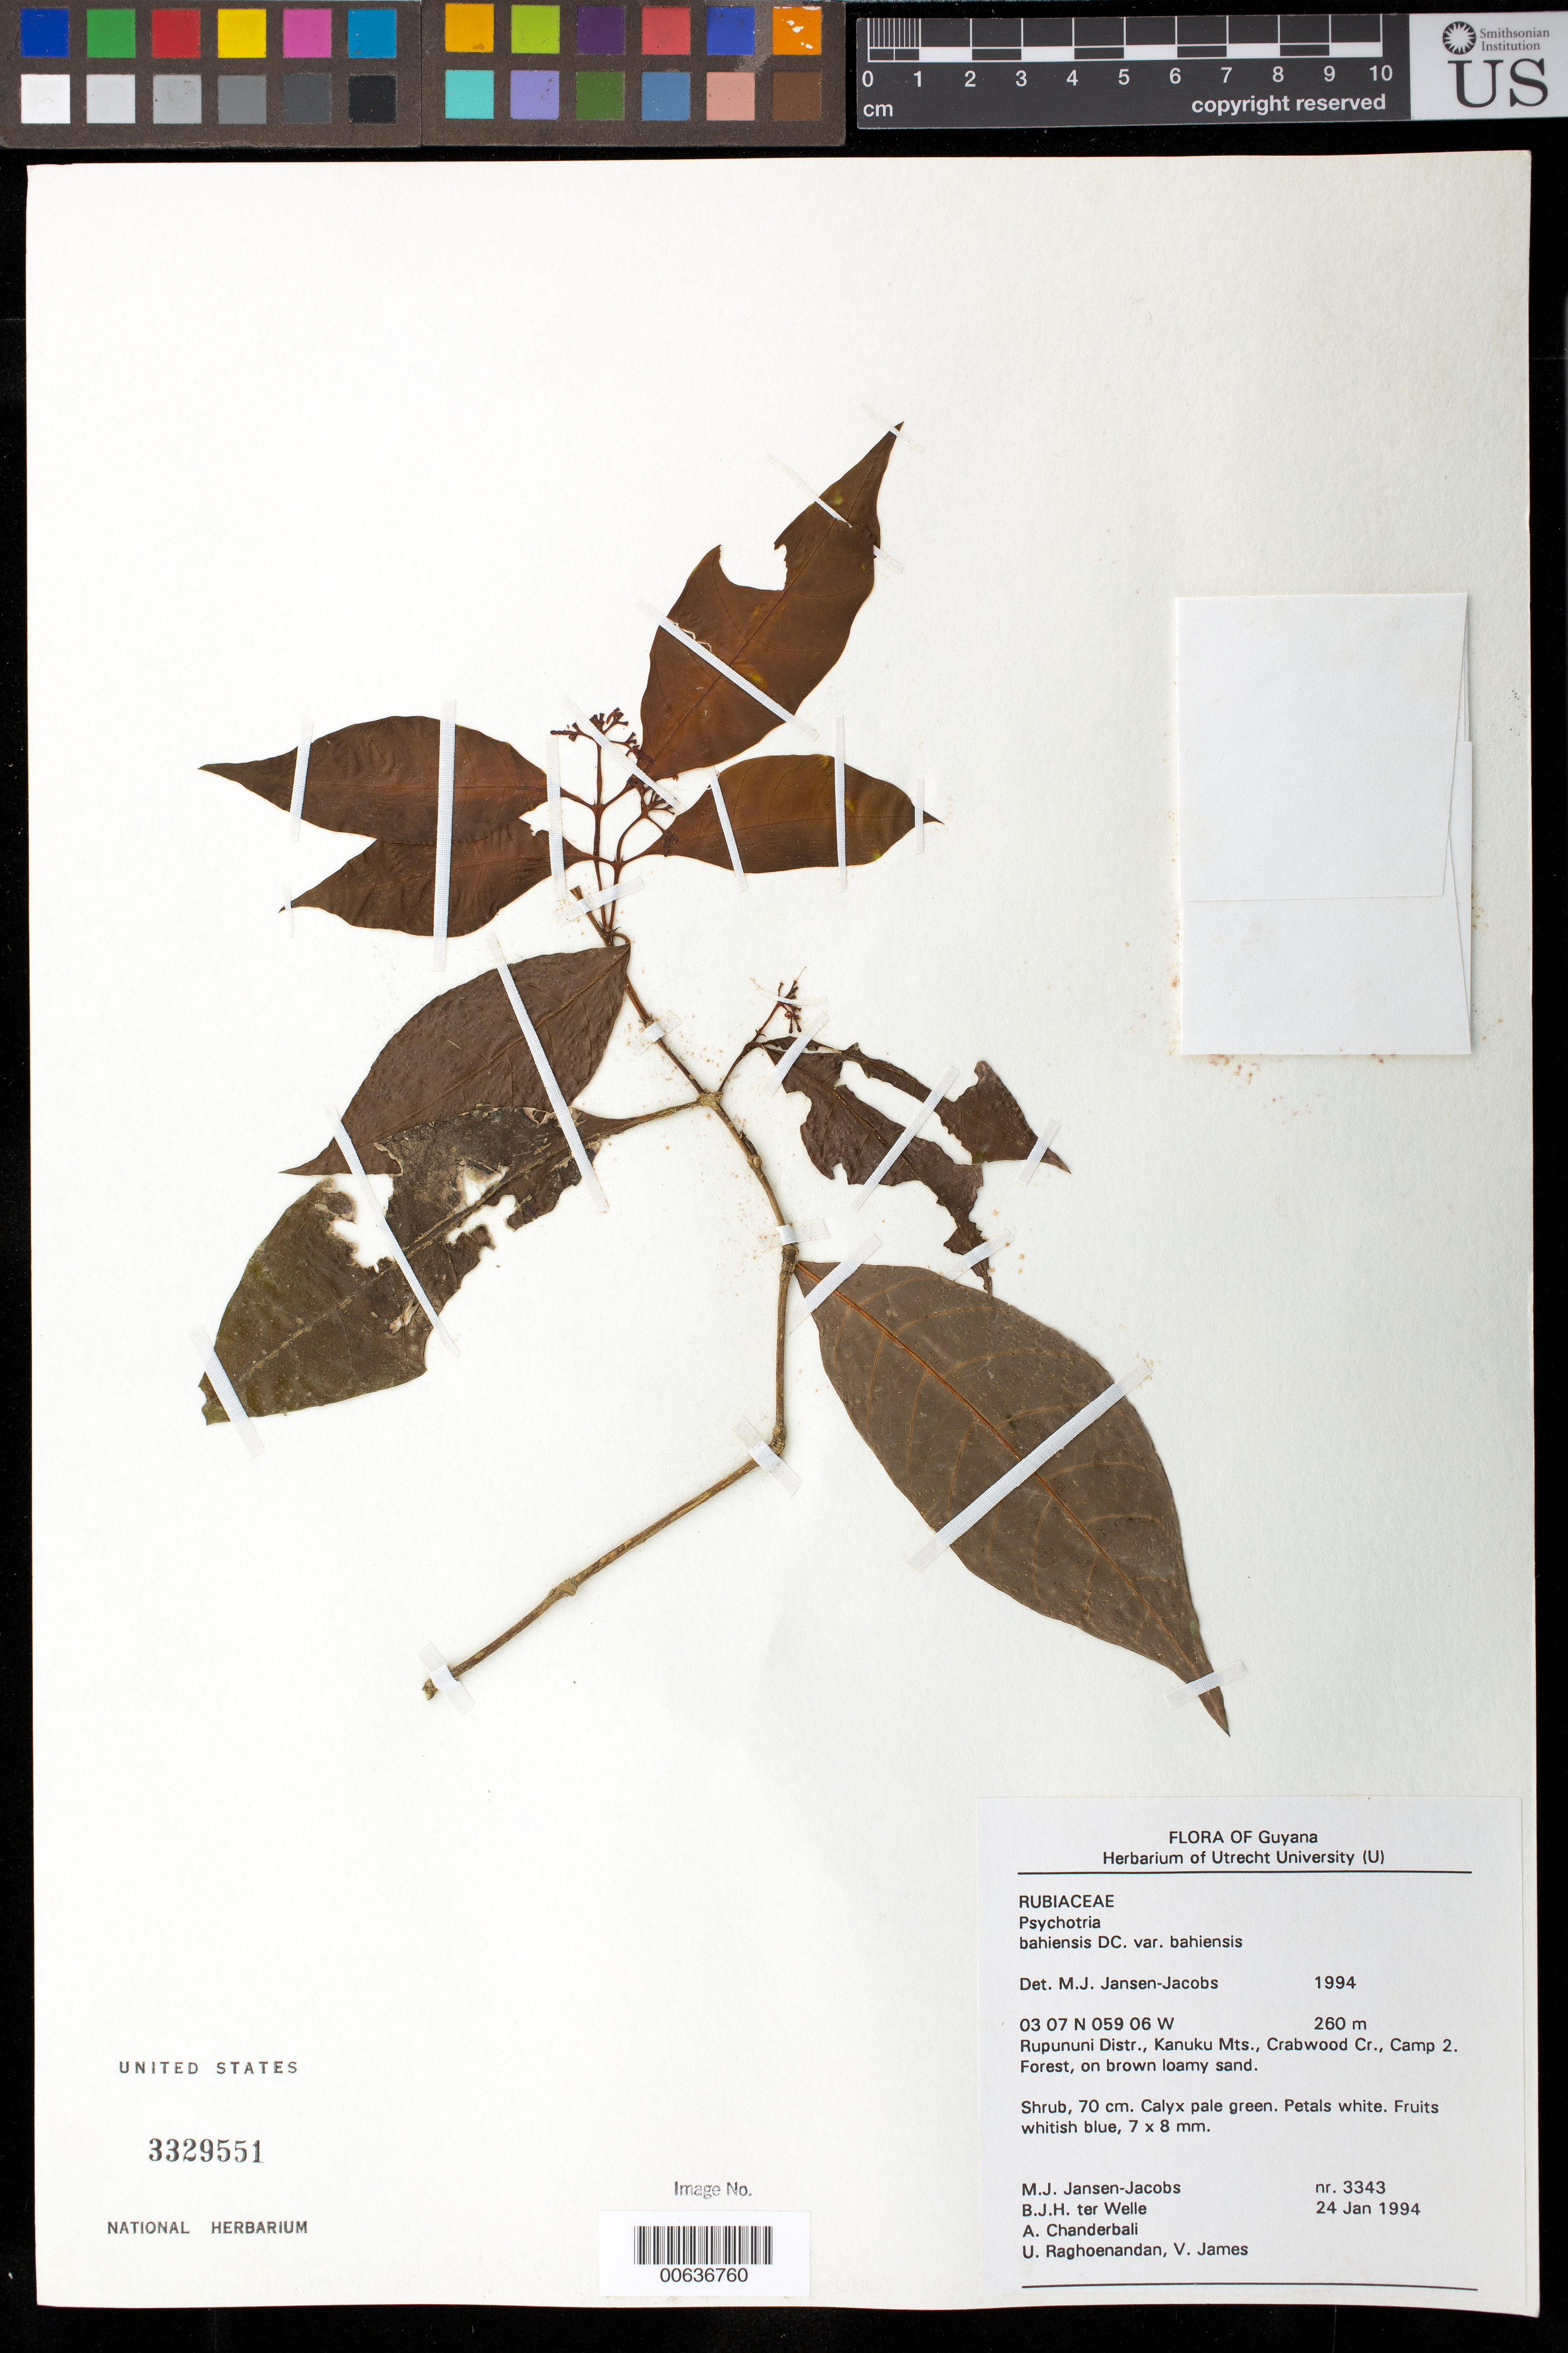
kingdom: Plantae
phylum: Tracheophyta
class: Magnoliopsida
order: Gentianales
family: Rubiaceae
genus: Psychotria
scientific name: Psychotria bahiensis var. bahiensis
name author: DC.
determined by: Jansen-Jacobs, M. J., (U), Nationaal Herbarium Nederland, Utrecht University branch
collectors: M. J. Jansen-Jacobs, B. Welle, A. S. Chanderbali, U. Raghoenandan & V. James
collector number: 3343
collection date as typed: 24-Jan-94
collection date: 1994-01-24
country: Guyana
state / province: U. Takutu-U. Essequibo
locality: Crabwood Cr., Camp 2, Kanuku Mts., Rupununi District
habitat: Forest, on brown loamy sand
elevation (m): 260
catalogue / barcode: US 3329551